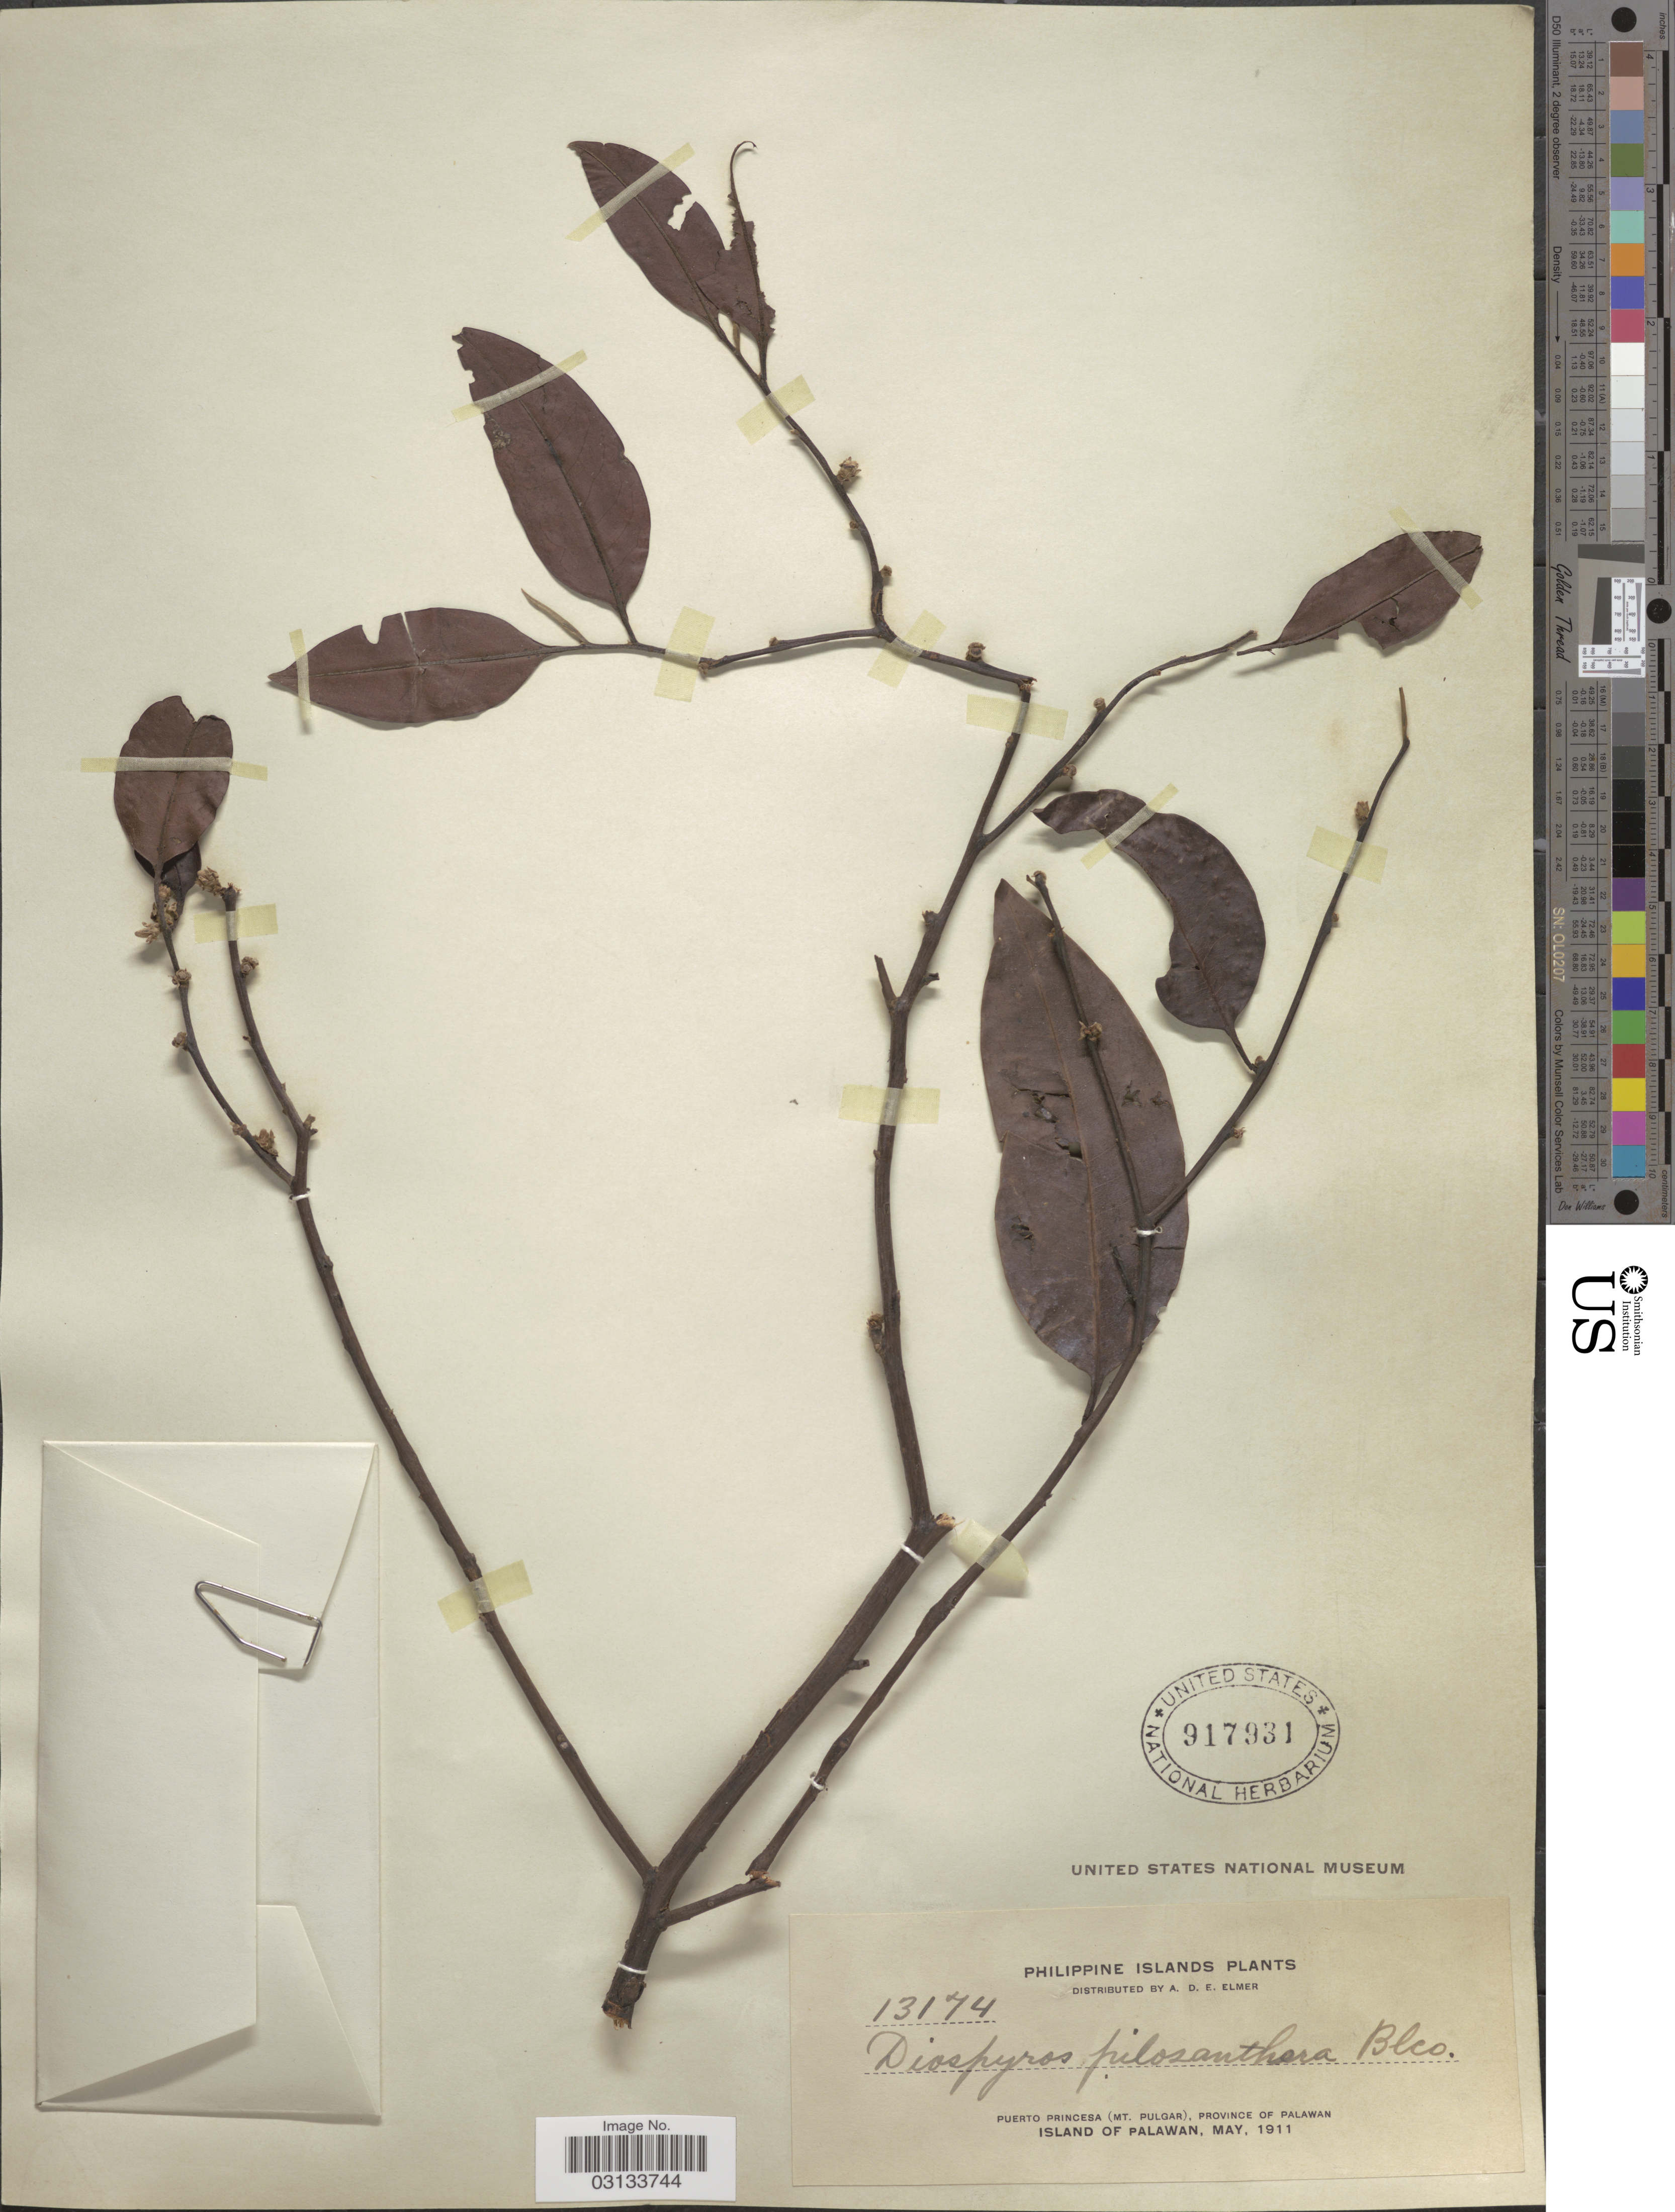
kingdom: Plantae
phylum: Tracheophyta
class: Magnoliopsida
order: Ericales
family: Ebenaceae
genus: Diospyros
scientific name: Diospyros pilosanthera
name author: Blanco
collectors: A. D. E. Elmer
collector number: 13174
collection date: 1911-05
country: Philippines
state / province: Mimaropa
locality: Philippine Islands. Puerto Princesa (Mt. Pulgar), Province of Palawan. Island of Palawan.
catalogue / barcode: US 917931